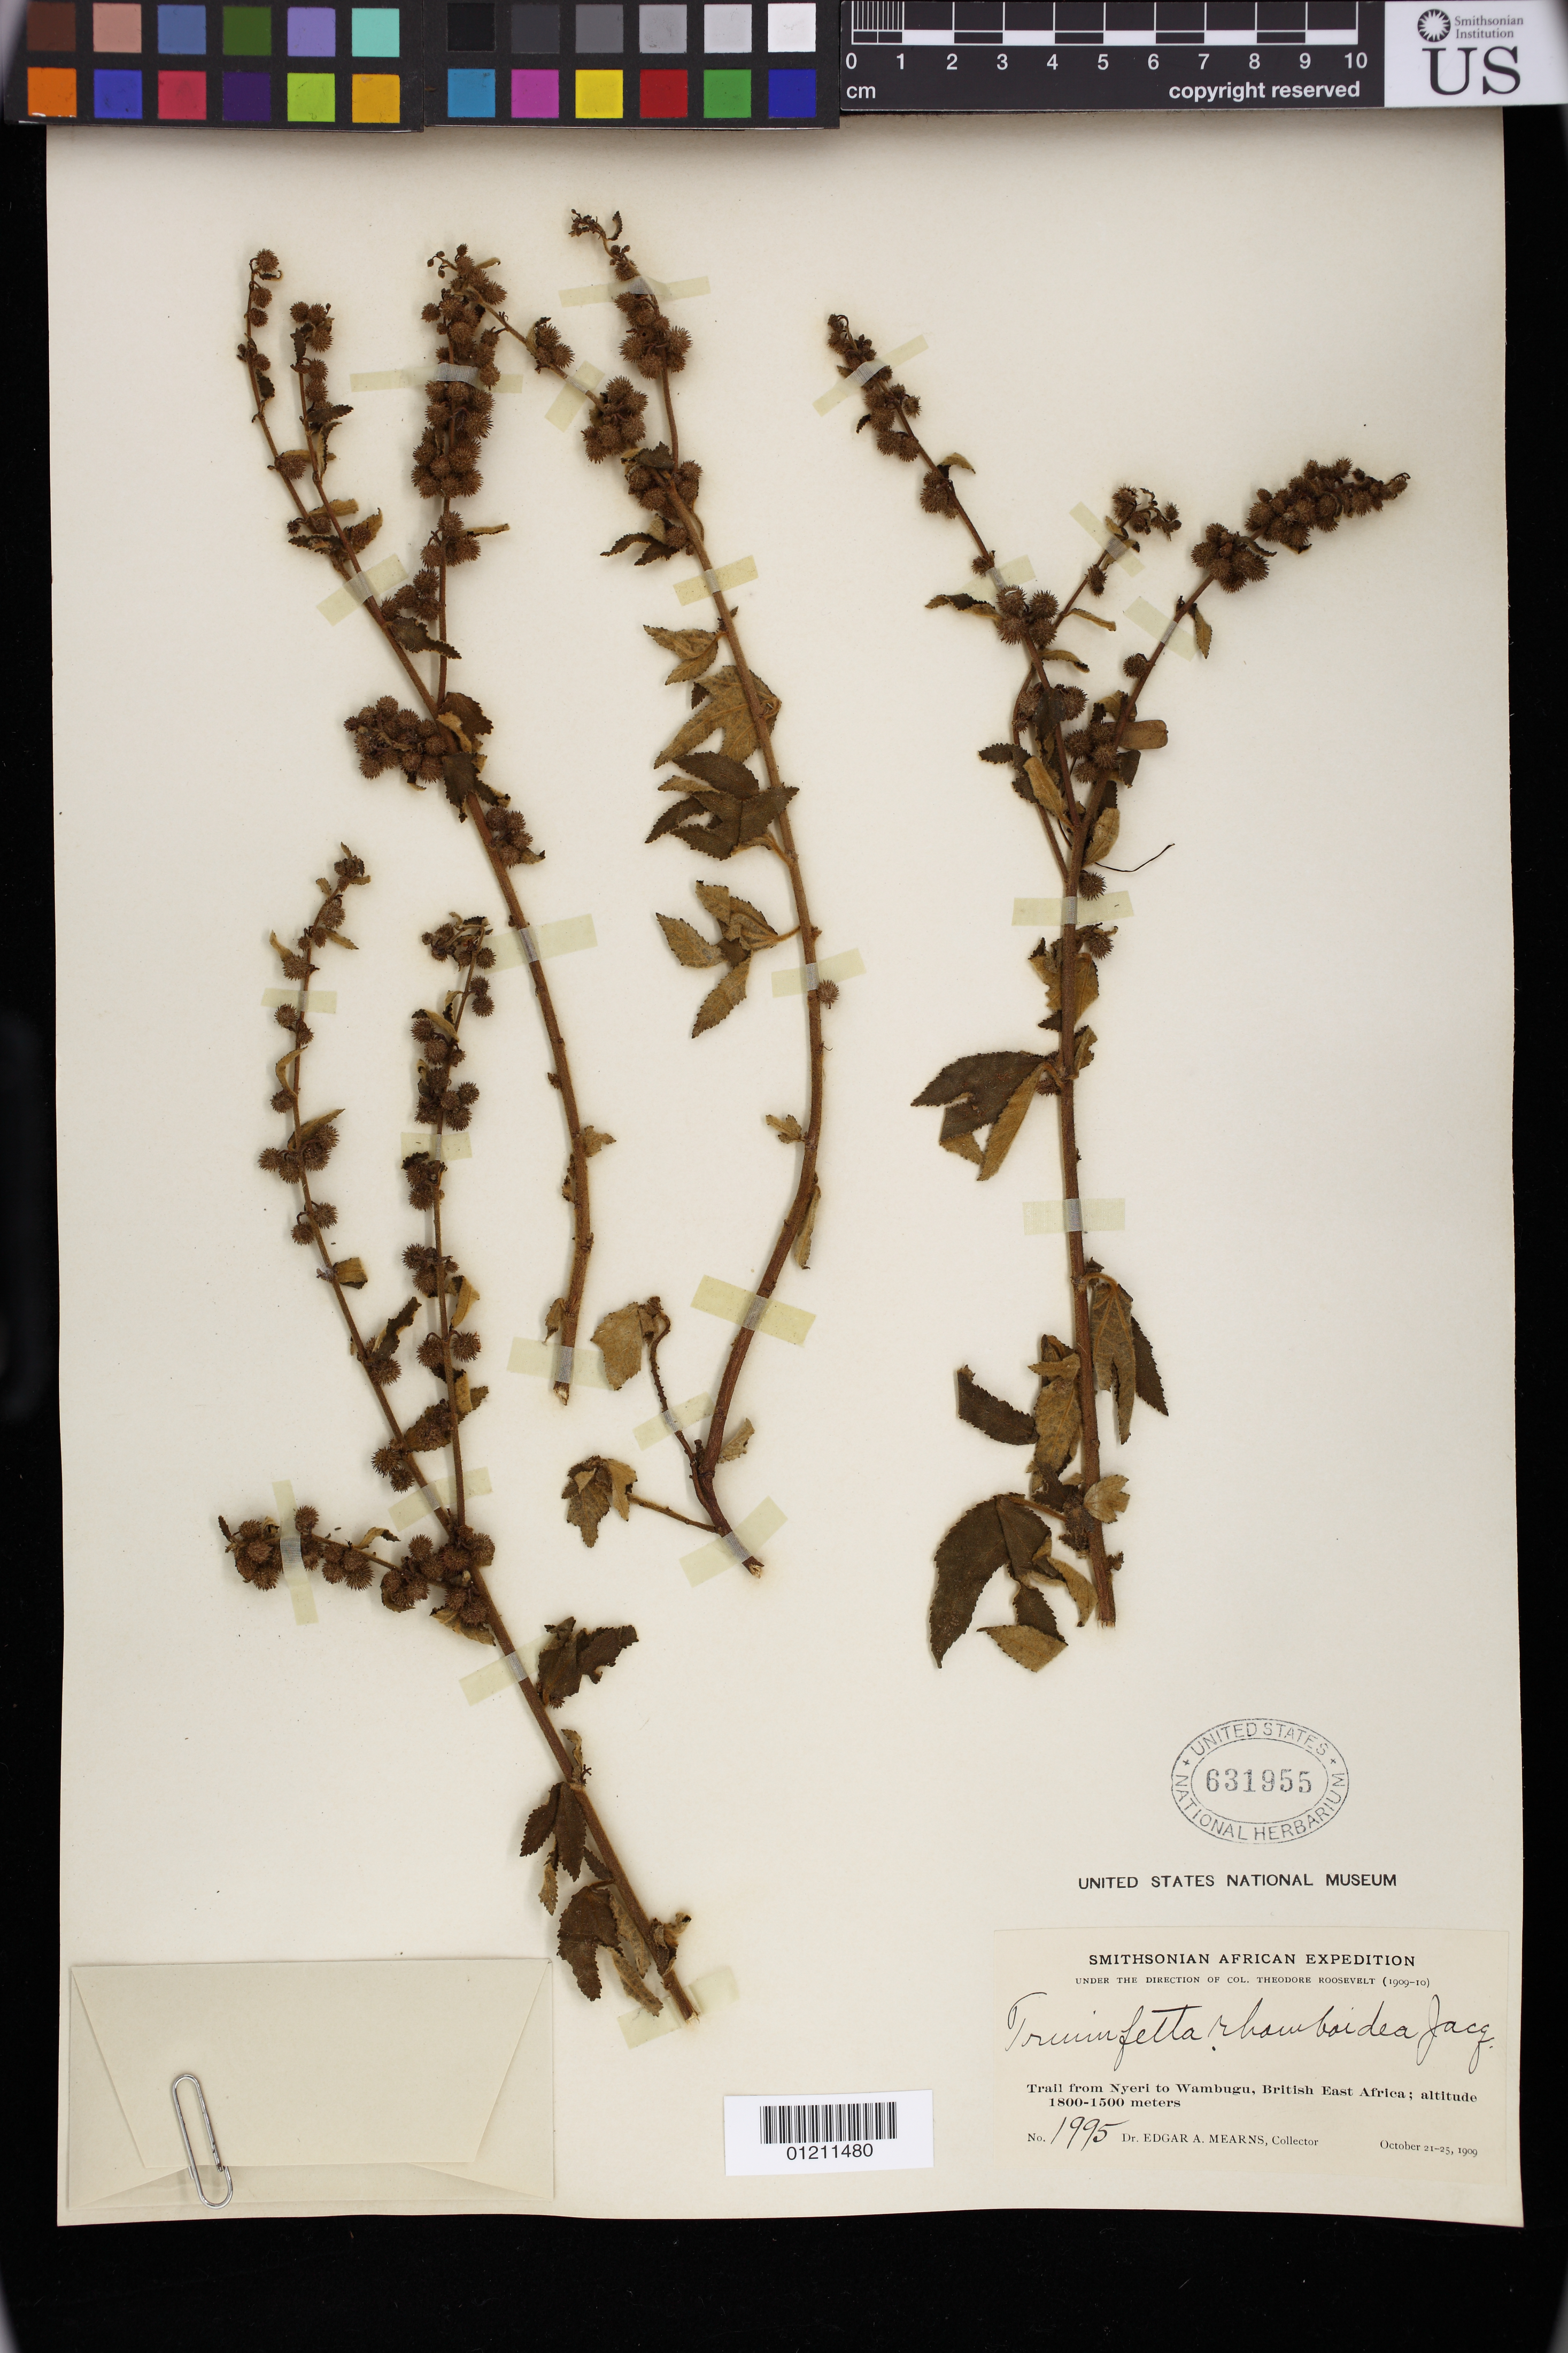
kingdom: Plantae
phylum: Tracheophyta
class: Magnoliopsida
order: Malvales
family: Malvaceae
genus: Triumfetta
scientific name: Triumfetta rhomboidea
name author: Jacq.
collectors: E. A. Mearns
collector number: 1995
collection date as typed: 21 Oct 1909 to 25 Oct 1909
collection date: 1909-10-21/1909-10-25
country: Kenya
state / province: Nyeri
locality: Trail from Nyeri to Wambugu, British East Africa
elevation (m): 1500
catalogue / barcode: US 631955